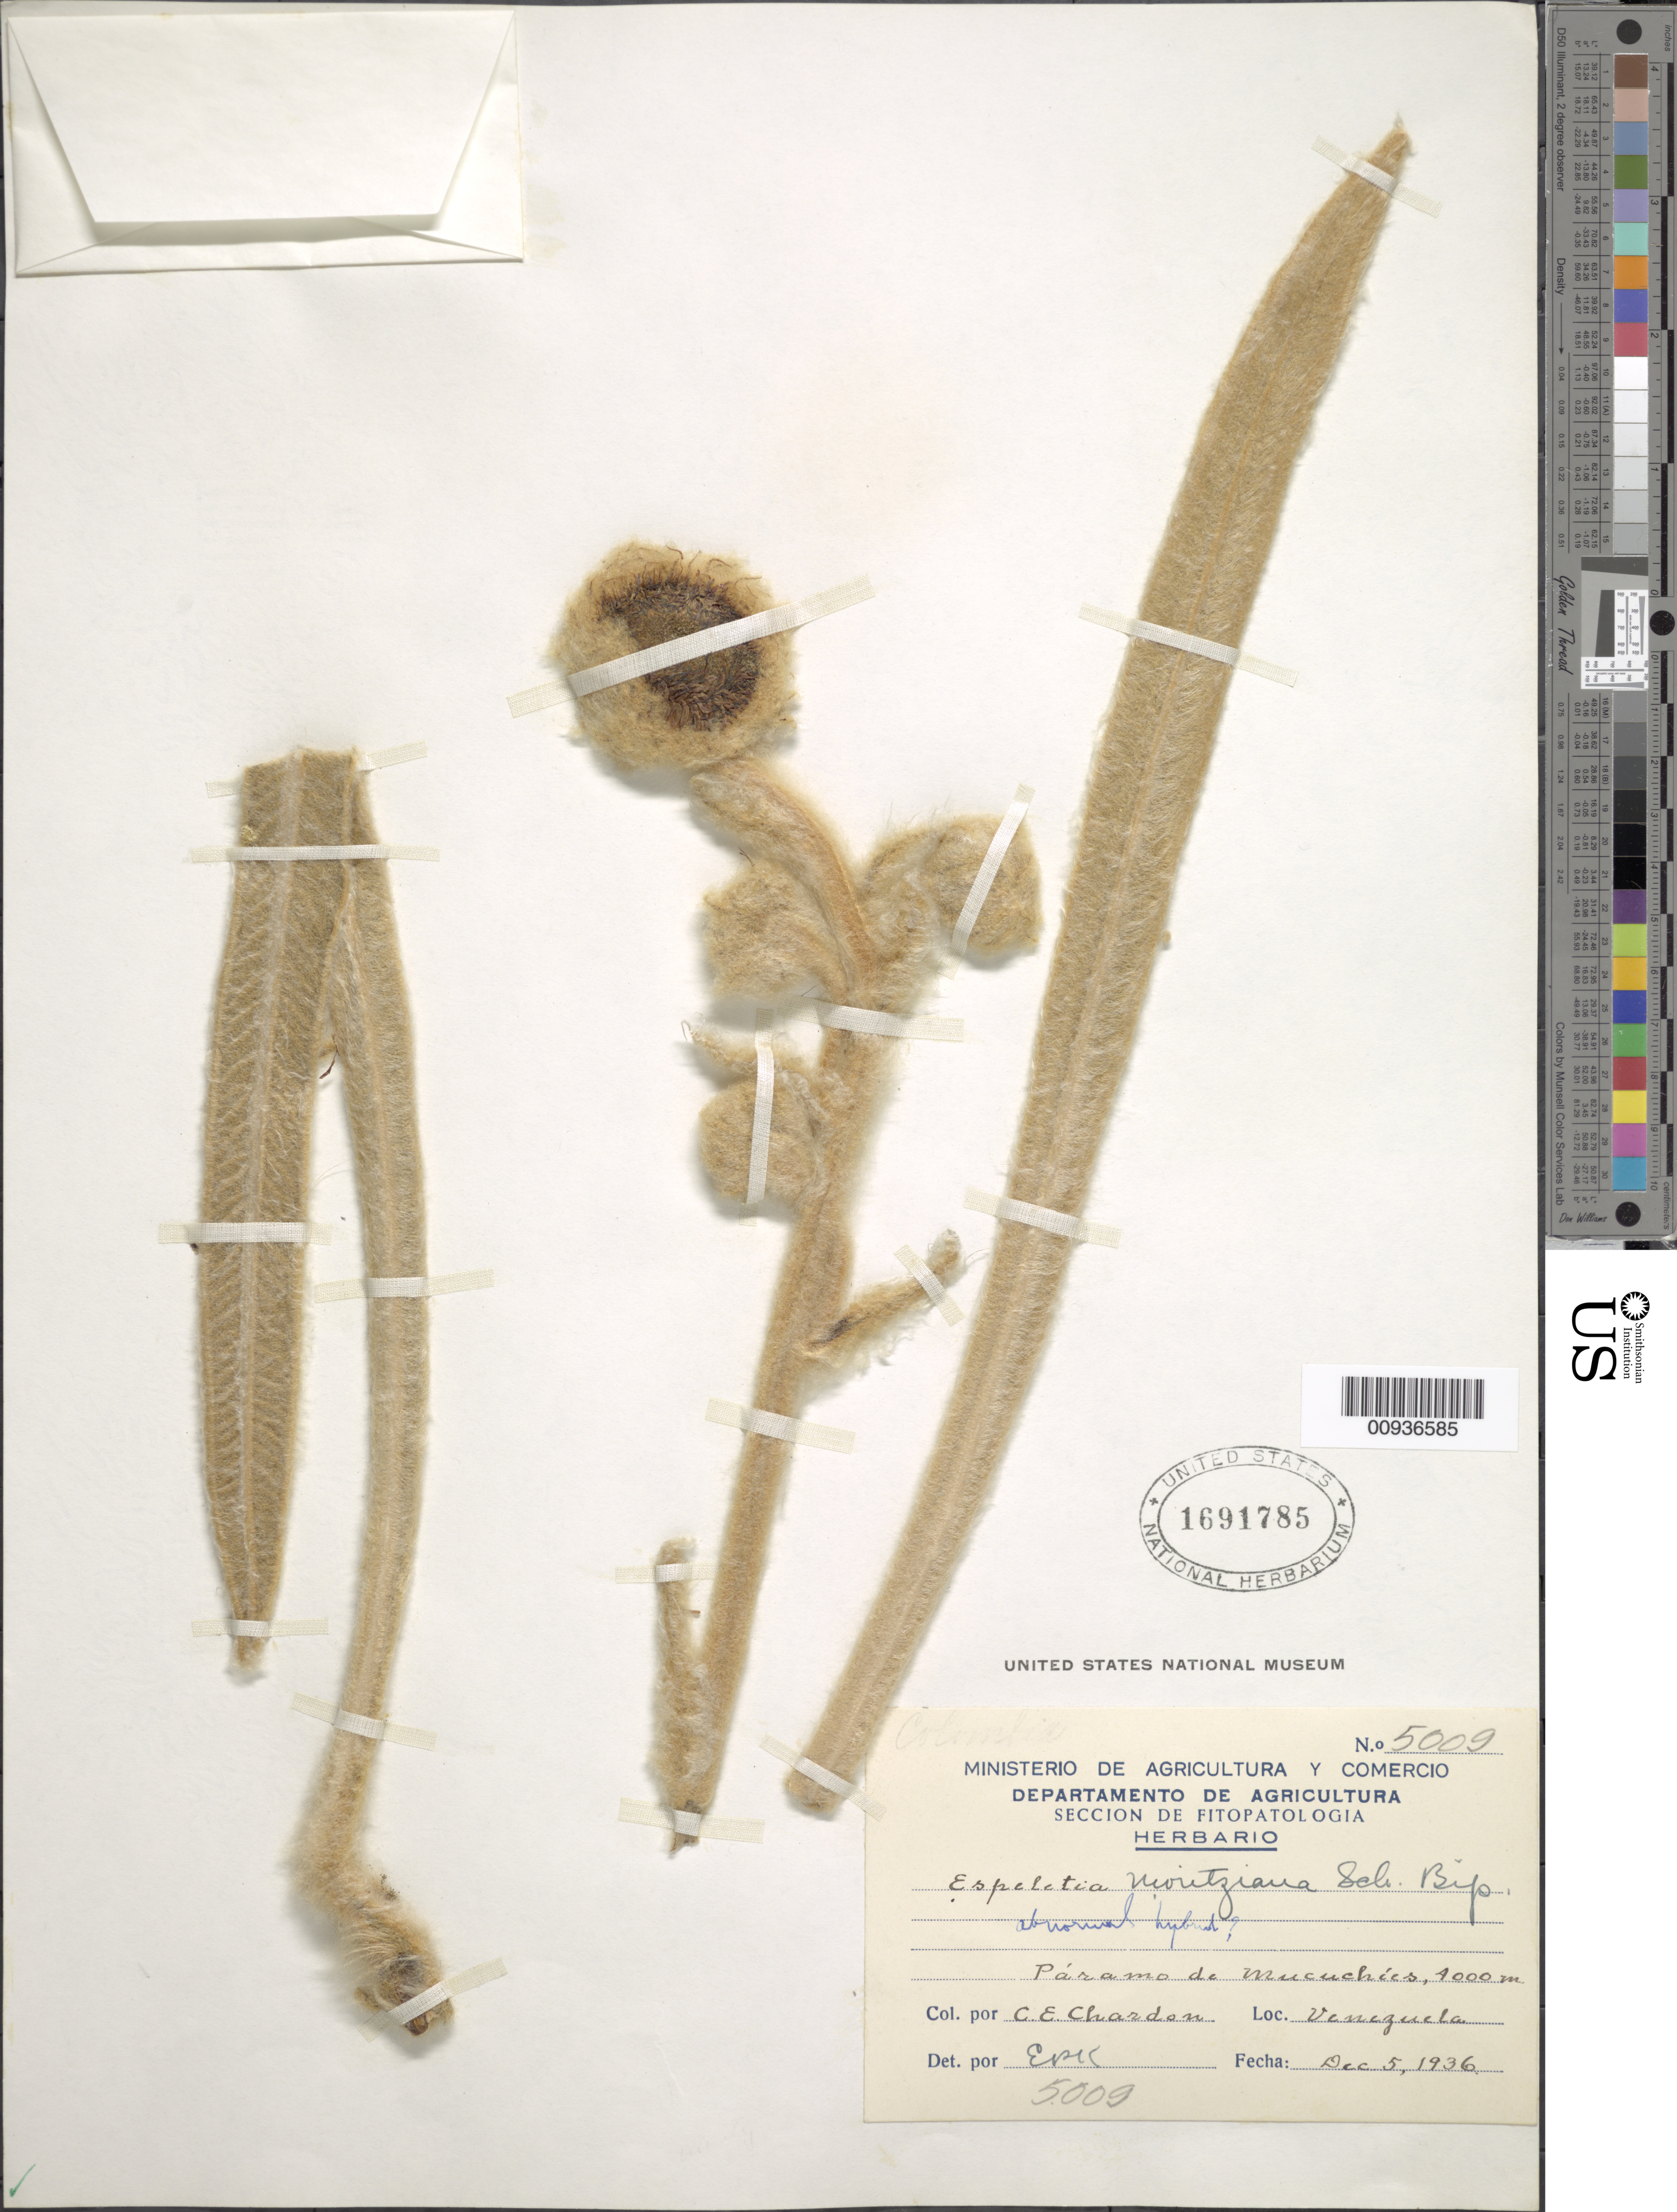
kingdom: Plantae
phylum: Tracheophyta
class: Magnoliopsida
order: Asterales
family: Asteraceae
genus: Coespeletia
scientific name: Coespeletia moritziana x C. timotensis (Cuatrec.) Cuatrec.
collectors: C. E. Chardón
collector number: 5009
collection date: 1936-12-05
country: Venezuela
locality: Páramo de Mucuchíes.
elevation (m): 4000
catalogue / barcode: US 1691785